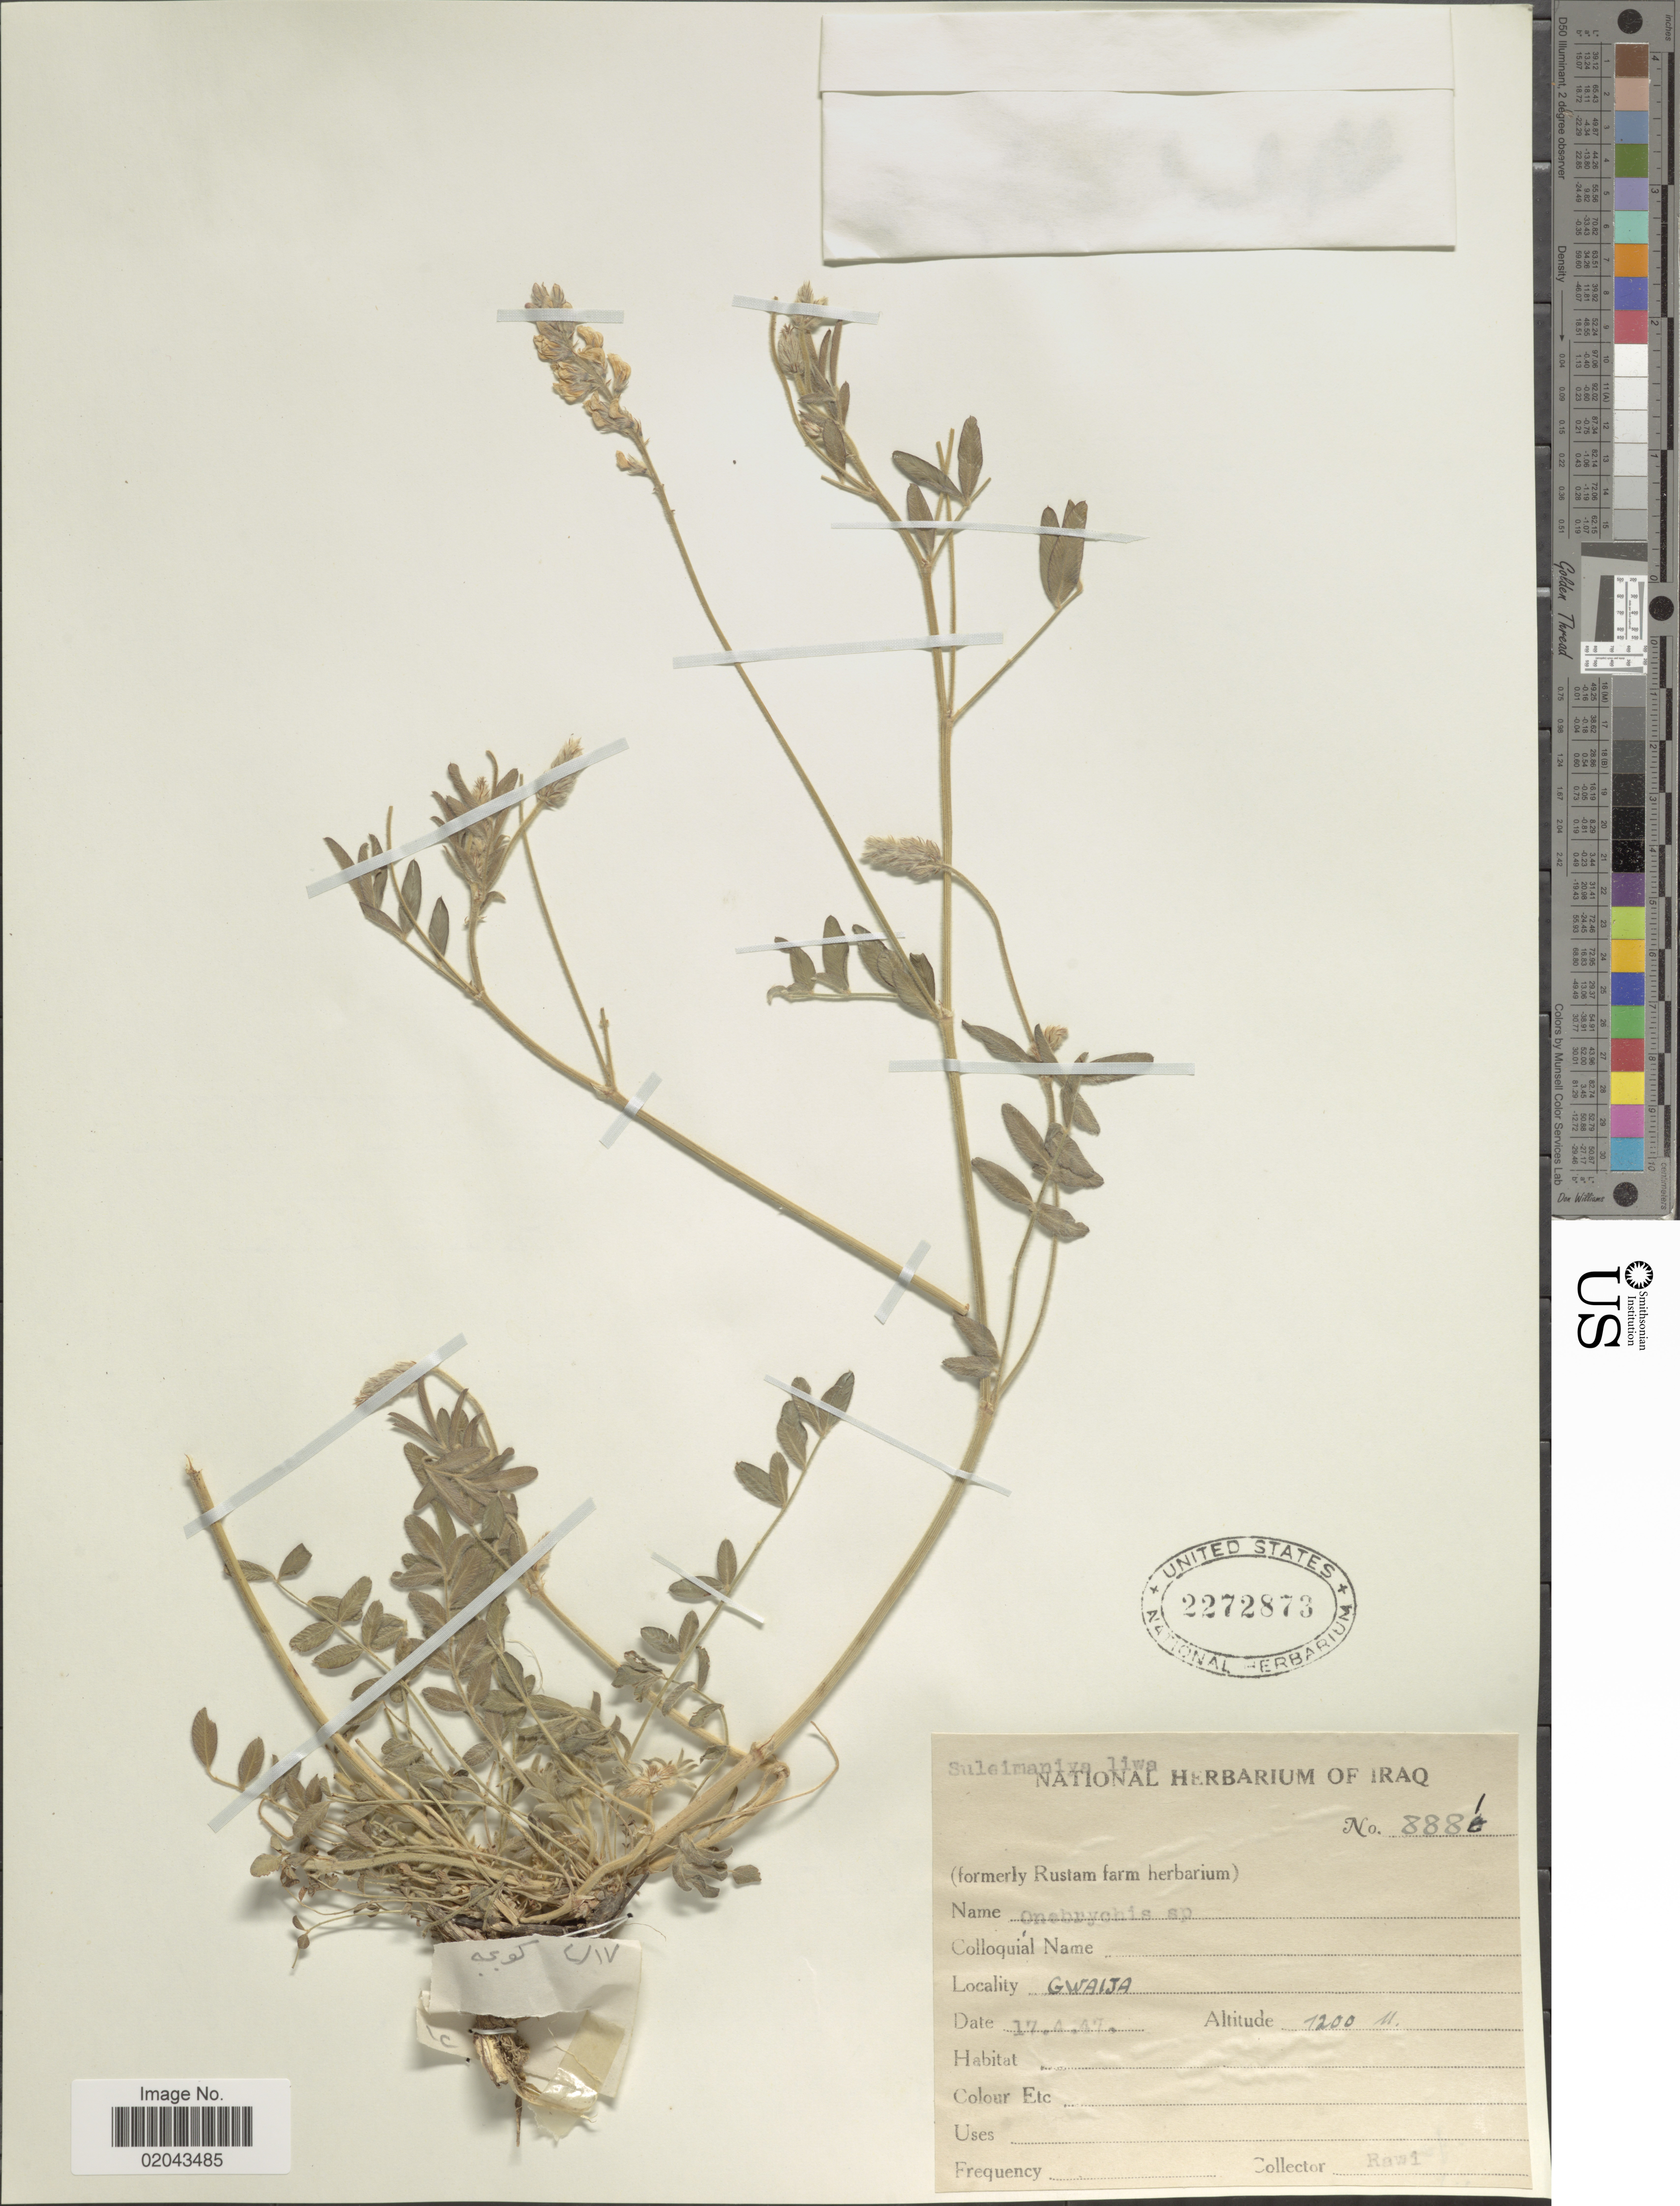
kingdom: Plantae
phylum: Tracheophyta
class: Magnoliopsida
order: Fabales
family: Fabaceae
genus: Onobrychis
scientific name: Onobrychis sp.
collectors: -. Rawi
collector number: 8881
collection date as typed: Transcribed d/m/y: 17/4/47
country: Iraq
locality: Gwaija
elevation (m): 1200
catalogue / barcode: US 2272873